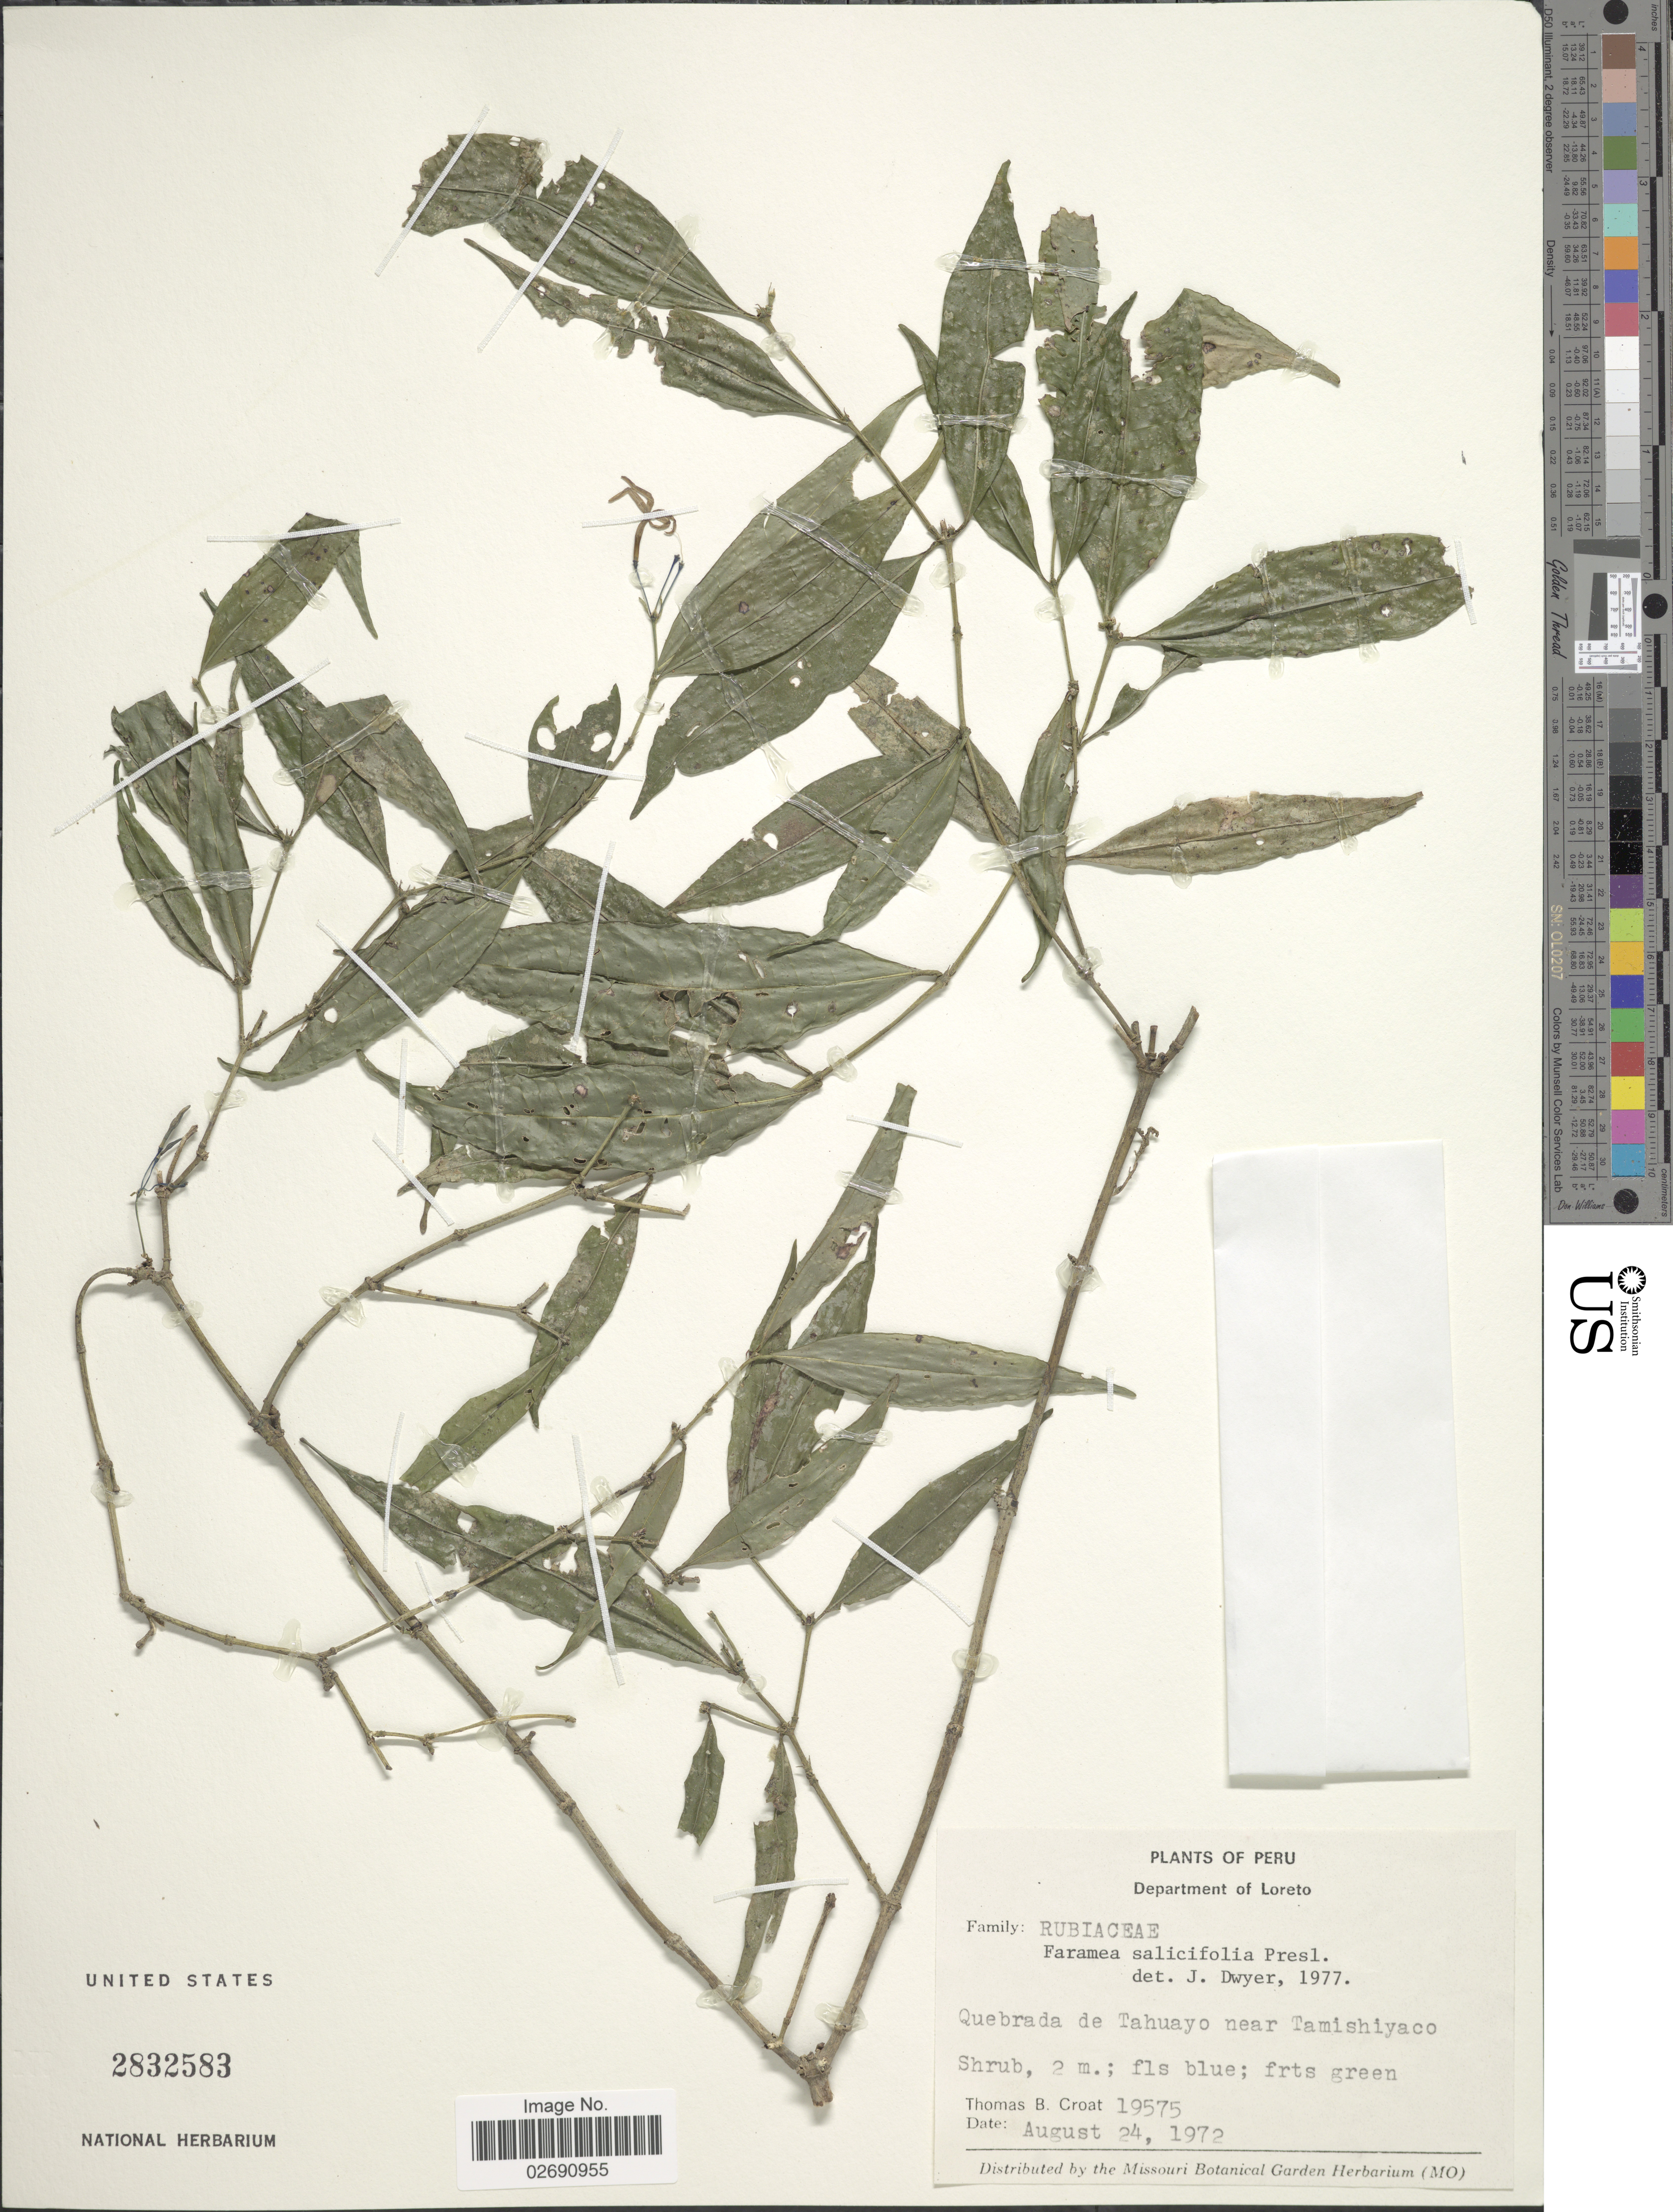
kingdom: Plantae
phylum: Tracheophyta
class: Magnoliopsida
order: Gentianales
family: Rubiaceae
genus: Faramea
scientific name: Faramea salicifolia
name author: C. Presl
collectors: T. B. Croat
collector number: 19575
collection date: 1972-08-24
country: Peru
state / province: Loreto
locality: Quebrada de Tahuayo near Tamishiyaco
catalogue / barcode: US 2832583